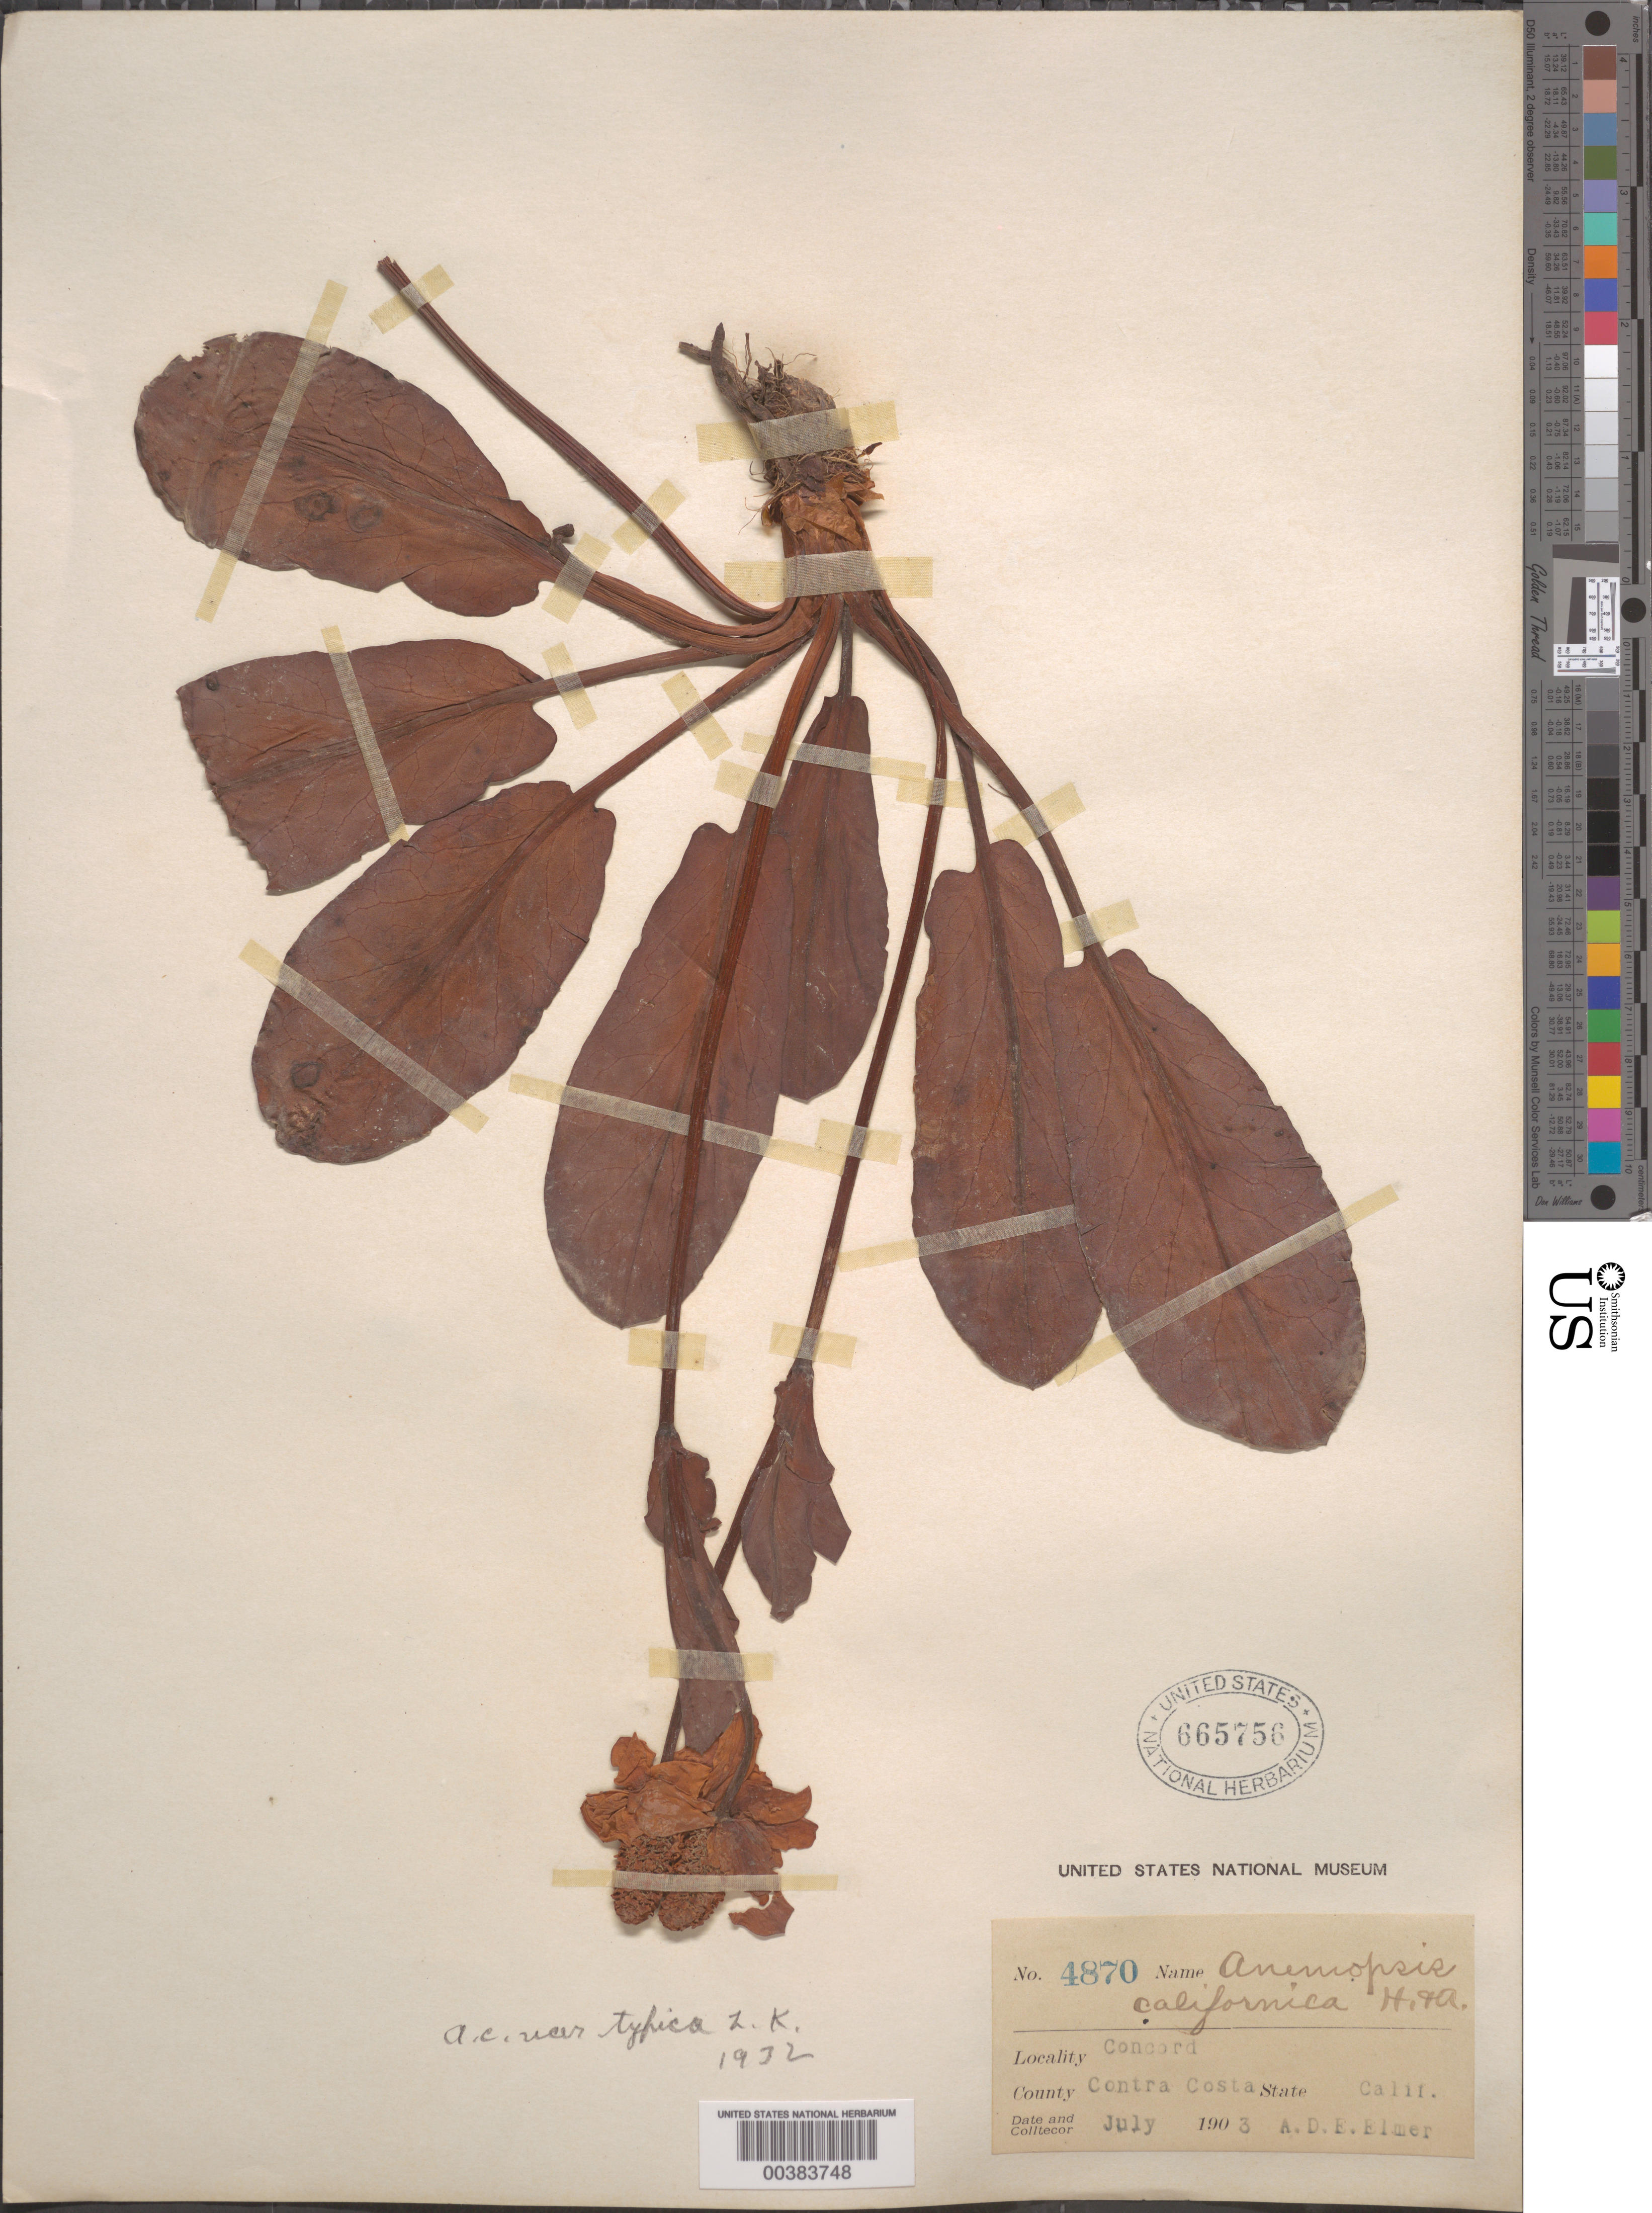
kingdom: Plantae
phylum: Tracheophyta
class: Magnoliopsida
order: Piperales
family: Saururaceae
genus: Anemopsis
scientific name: Anemopsis californica var. typica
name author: Kelso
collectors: A. D. E. Elmer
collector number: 4870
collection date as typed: Jul 1903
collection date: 1903-07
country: United States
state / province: California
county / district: Contra Costa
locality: Concord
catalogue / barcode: US 665756